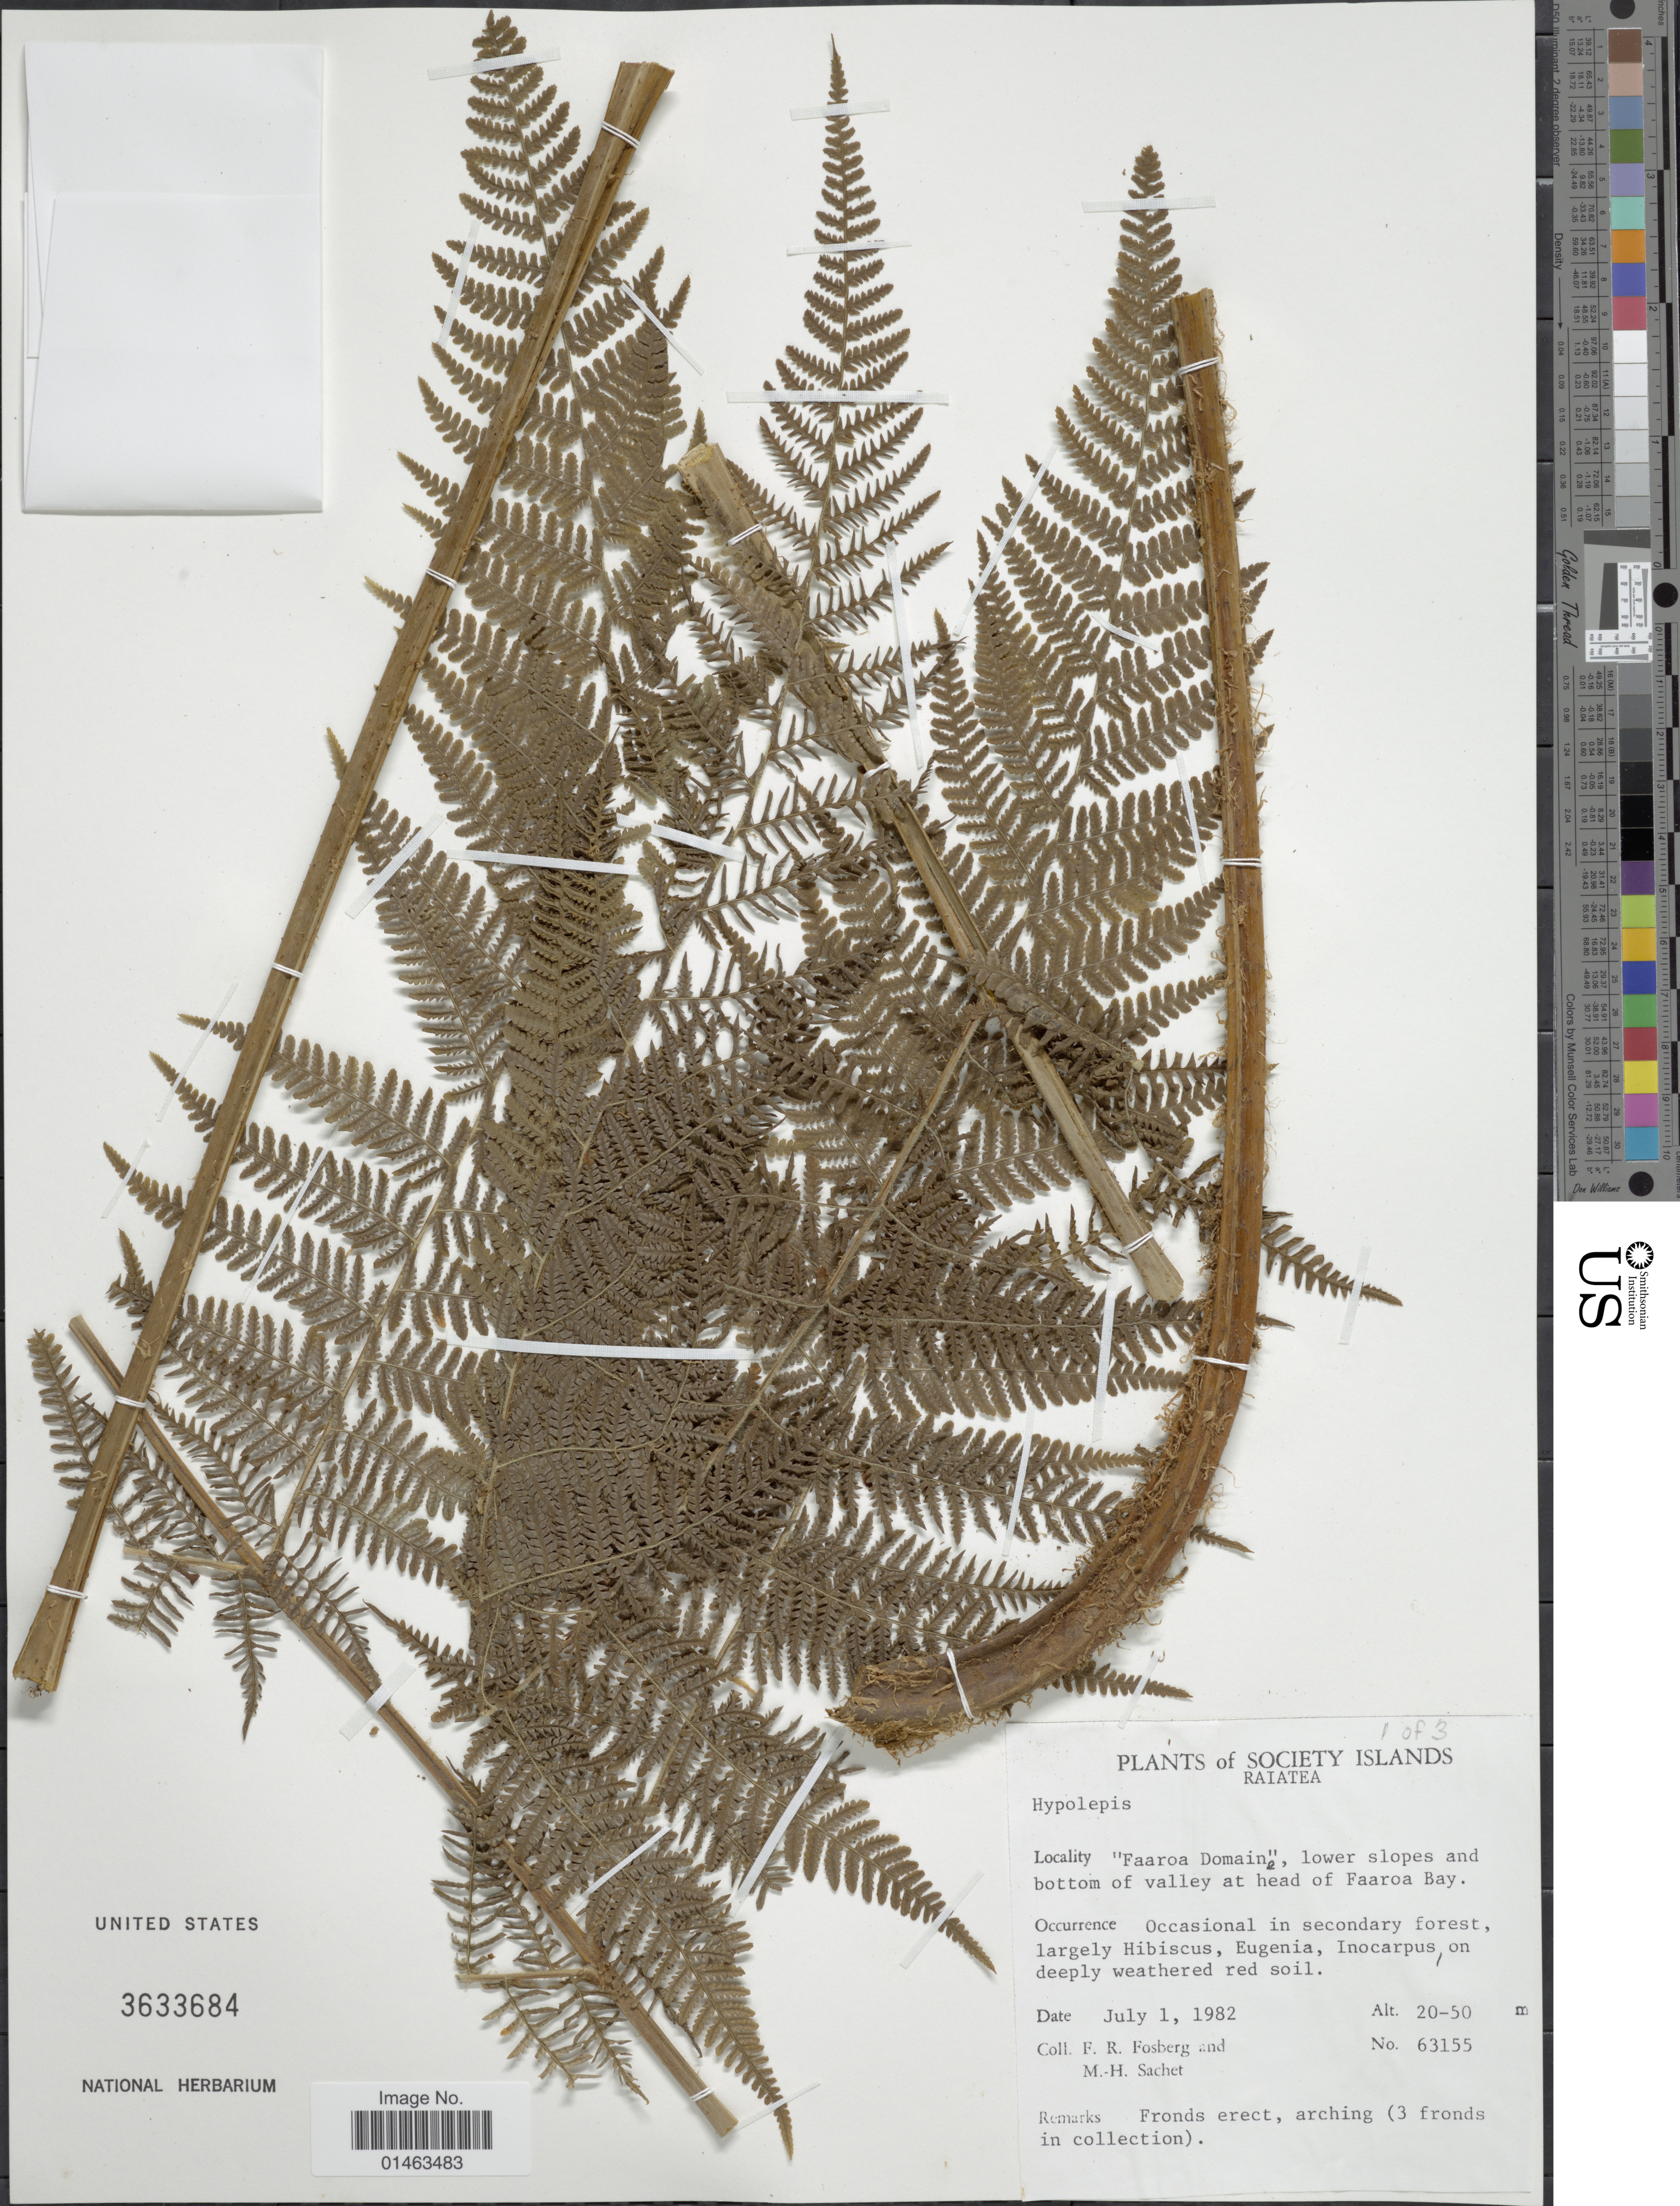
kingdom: Plantae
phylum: Tracheophyta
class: Polypodiopsida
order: Polypodiales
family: Dennstaedtiaceae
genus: Hypolepis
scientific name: Hypolepis sp.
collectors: F. R. Fosberg & M.-H. Sachet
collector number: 63155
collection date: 1982-07-01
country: French Polynesia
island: Raiatea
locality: Raiatea "Faaroa Domain", lower slopes and bottom of valley at head of Faaroa Bay.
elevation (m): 20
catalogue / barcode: US 3633684